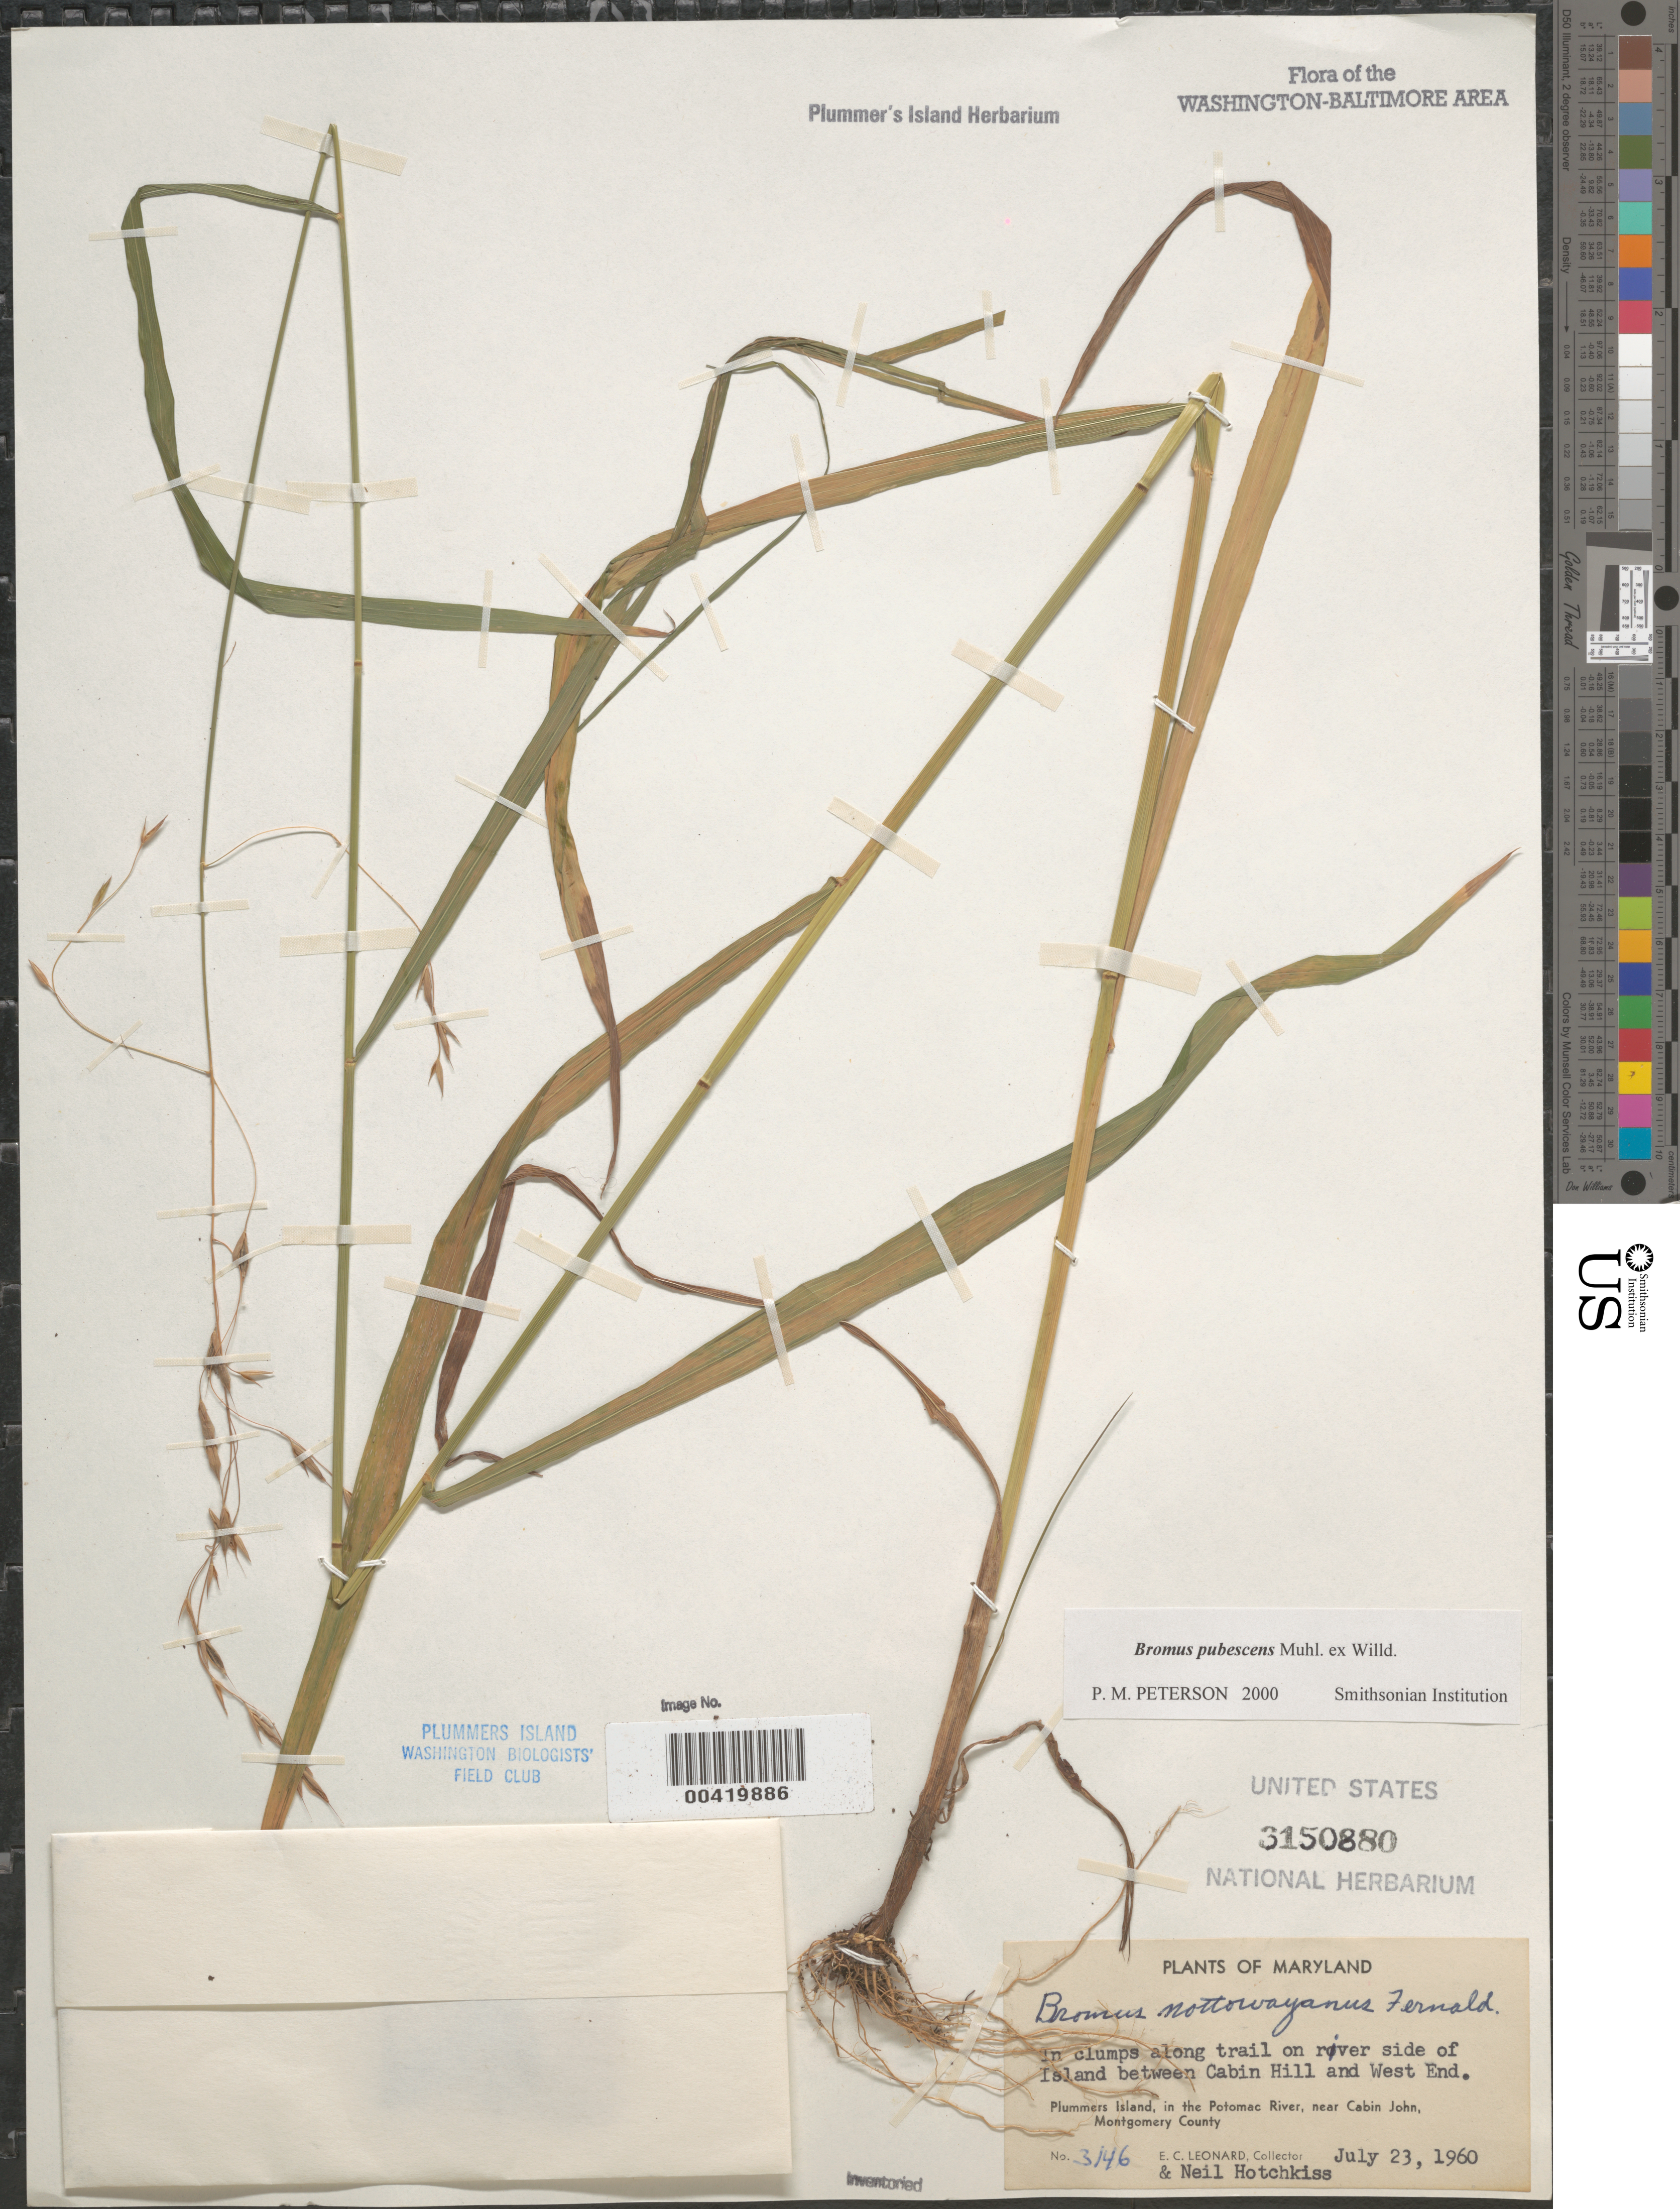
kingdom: Plantae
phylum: Tracheophyta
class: Liliopsida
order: Poales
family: Poaceae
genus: Bromus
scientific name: Bromus pubescens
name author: Muhl. ex Willd.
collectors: E. C. Leonard & N. Hotchkiss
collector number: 3146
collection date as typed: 23 Jul 1960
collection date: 1960-07-23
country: United States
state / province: Maryland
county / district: Montgomery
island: Plummers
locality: Plummer's Island; along trail on riverside of Island between Cabin Hill and west end Plummers Island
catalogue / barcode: US 3150880